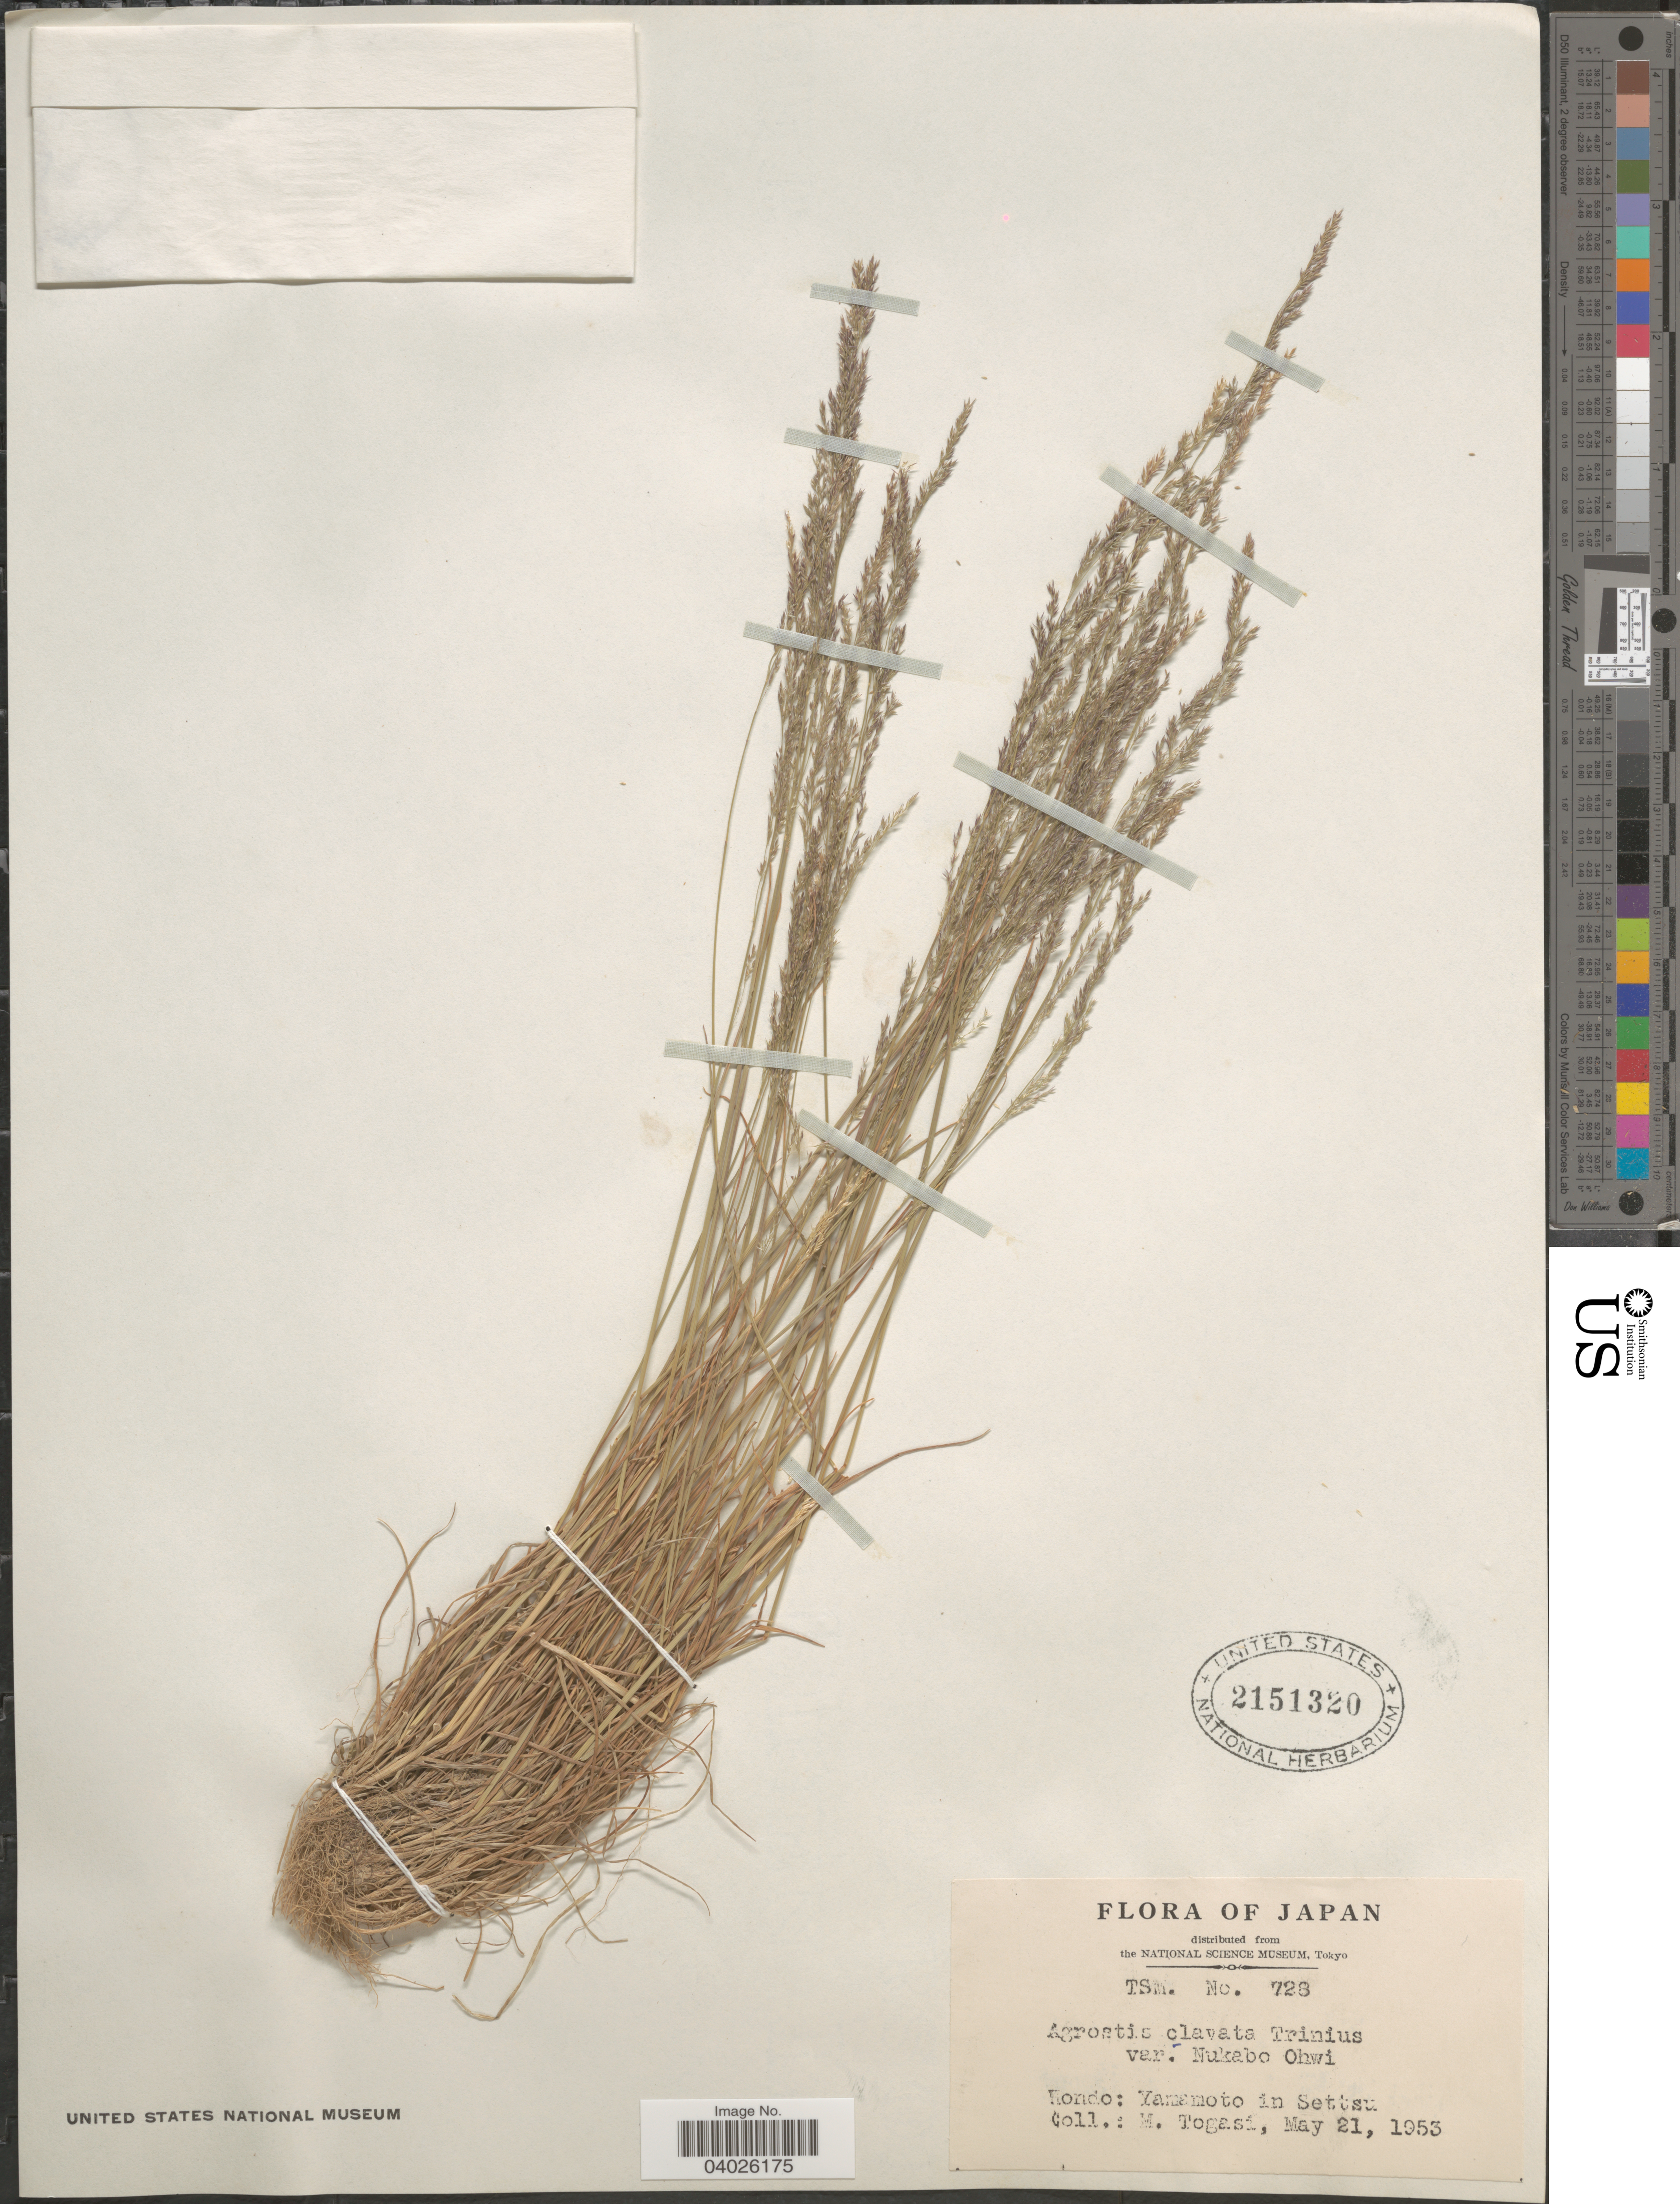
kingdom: Plantae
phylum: Tracheophyta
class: Liliopsida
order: Poales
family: Poaceae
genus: Agrostis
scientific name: Agrostis clavata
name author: Trin.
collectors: M. Togasi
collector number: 728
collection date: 1953-05-21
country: Japan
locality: Hondo: Yamamoto in Settsu.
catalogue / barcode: US 2151320